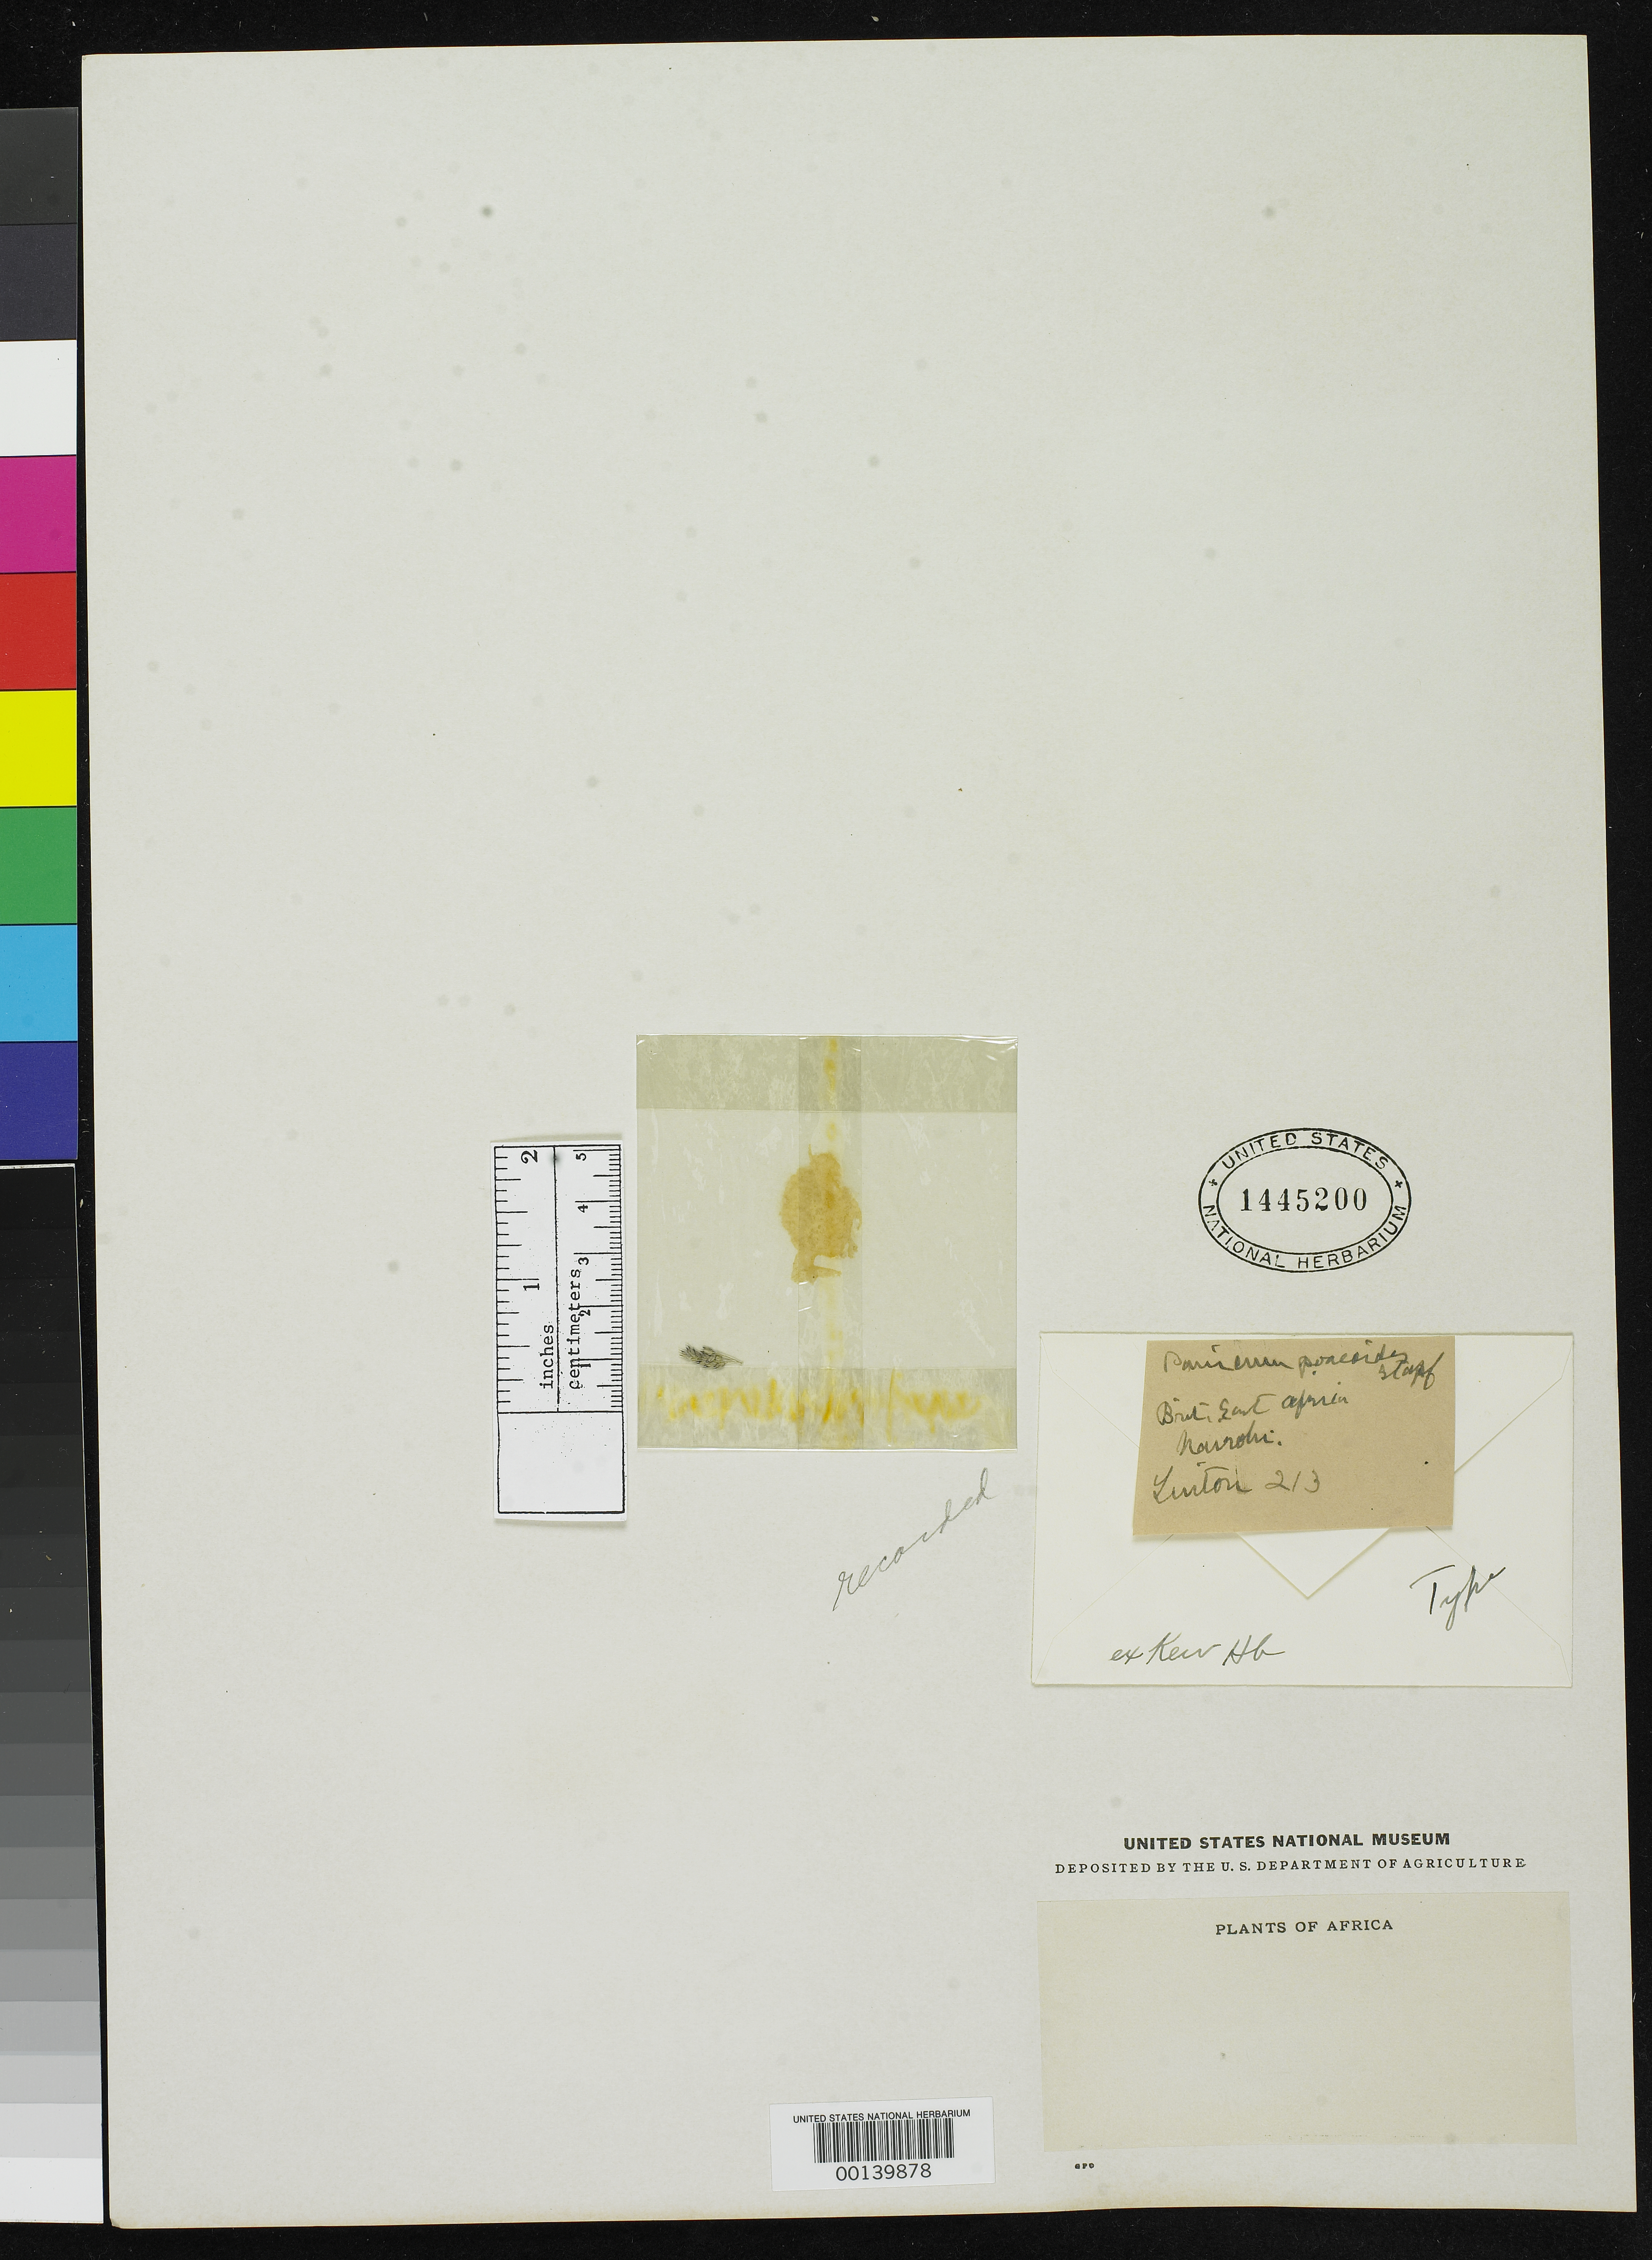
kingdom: Plantae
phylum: Tracheophyta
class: Liliopsida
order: Poales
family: Poaceae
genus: Panicum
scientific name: Panicum pooides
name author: Stapf in Prain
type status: Type Fragment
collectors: A. Linton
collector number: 213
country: Kenya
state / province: Nairobi Area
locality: Nairobi.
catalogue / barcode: US 1445200